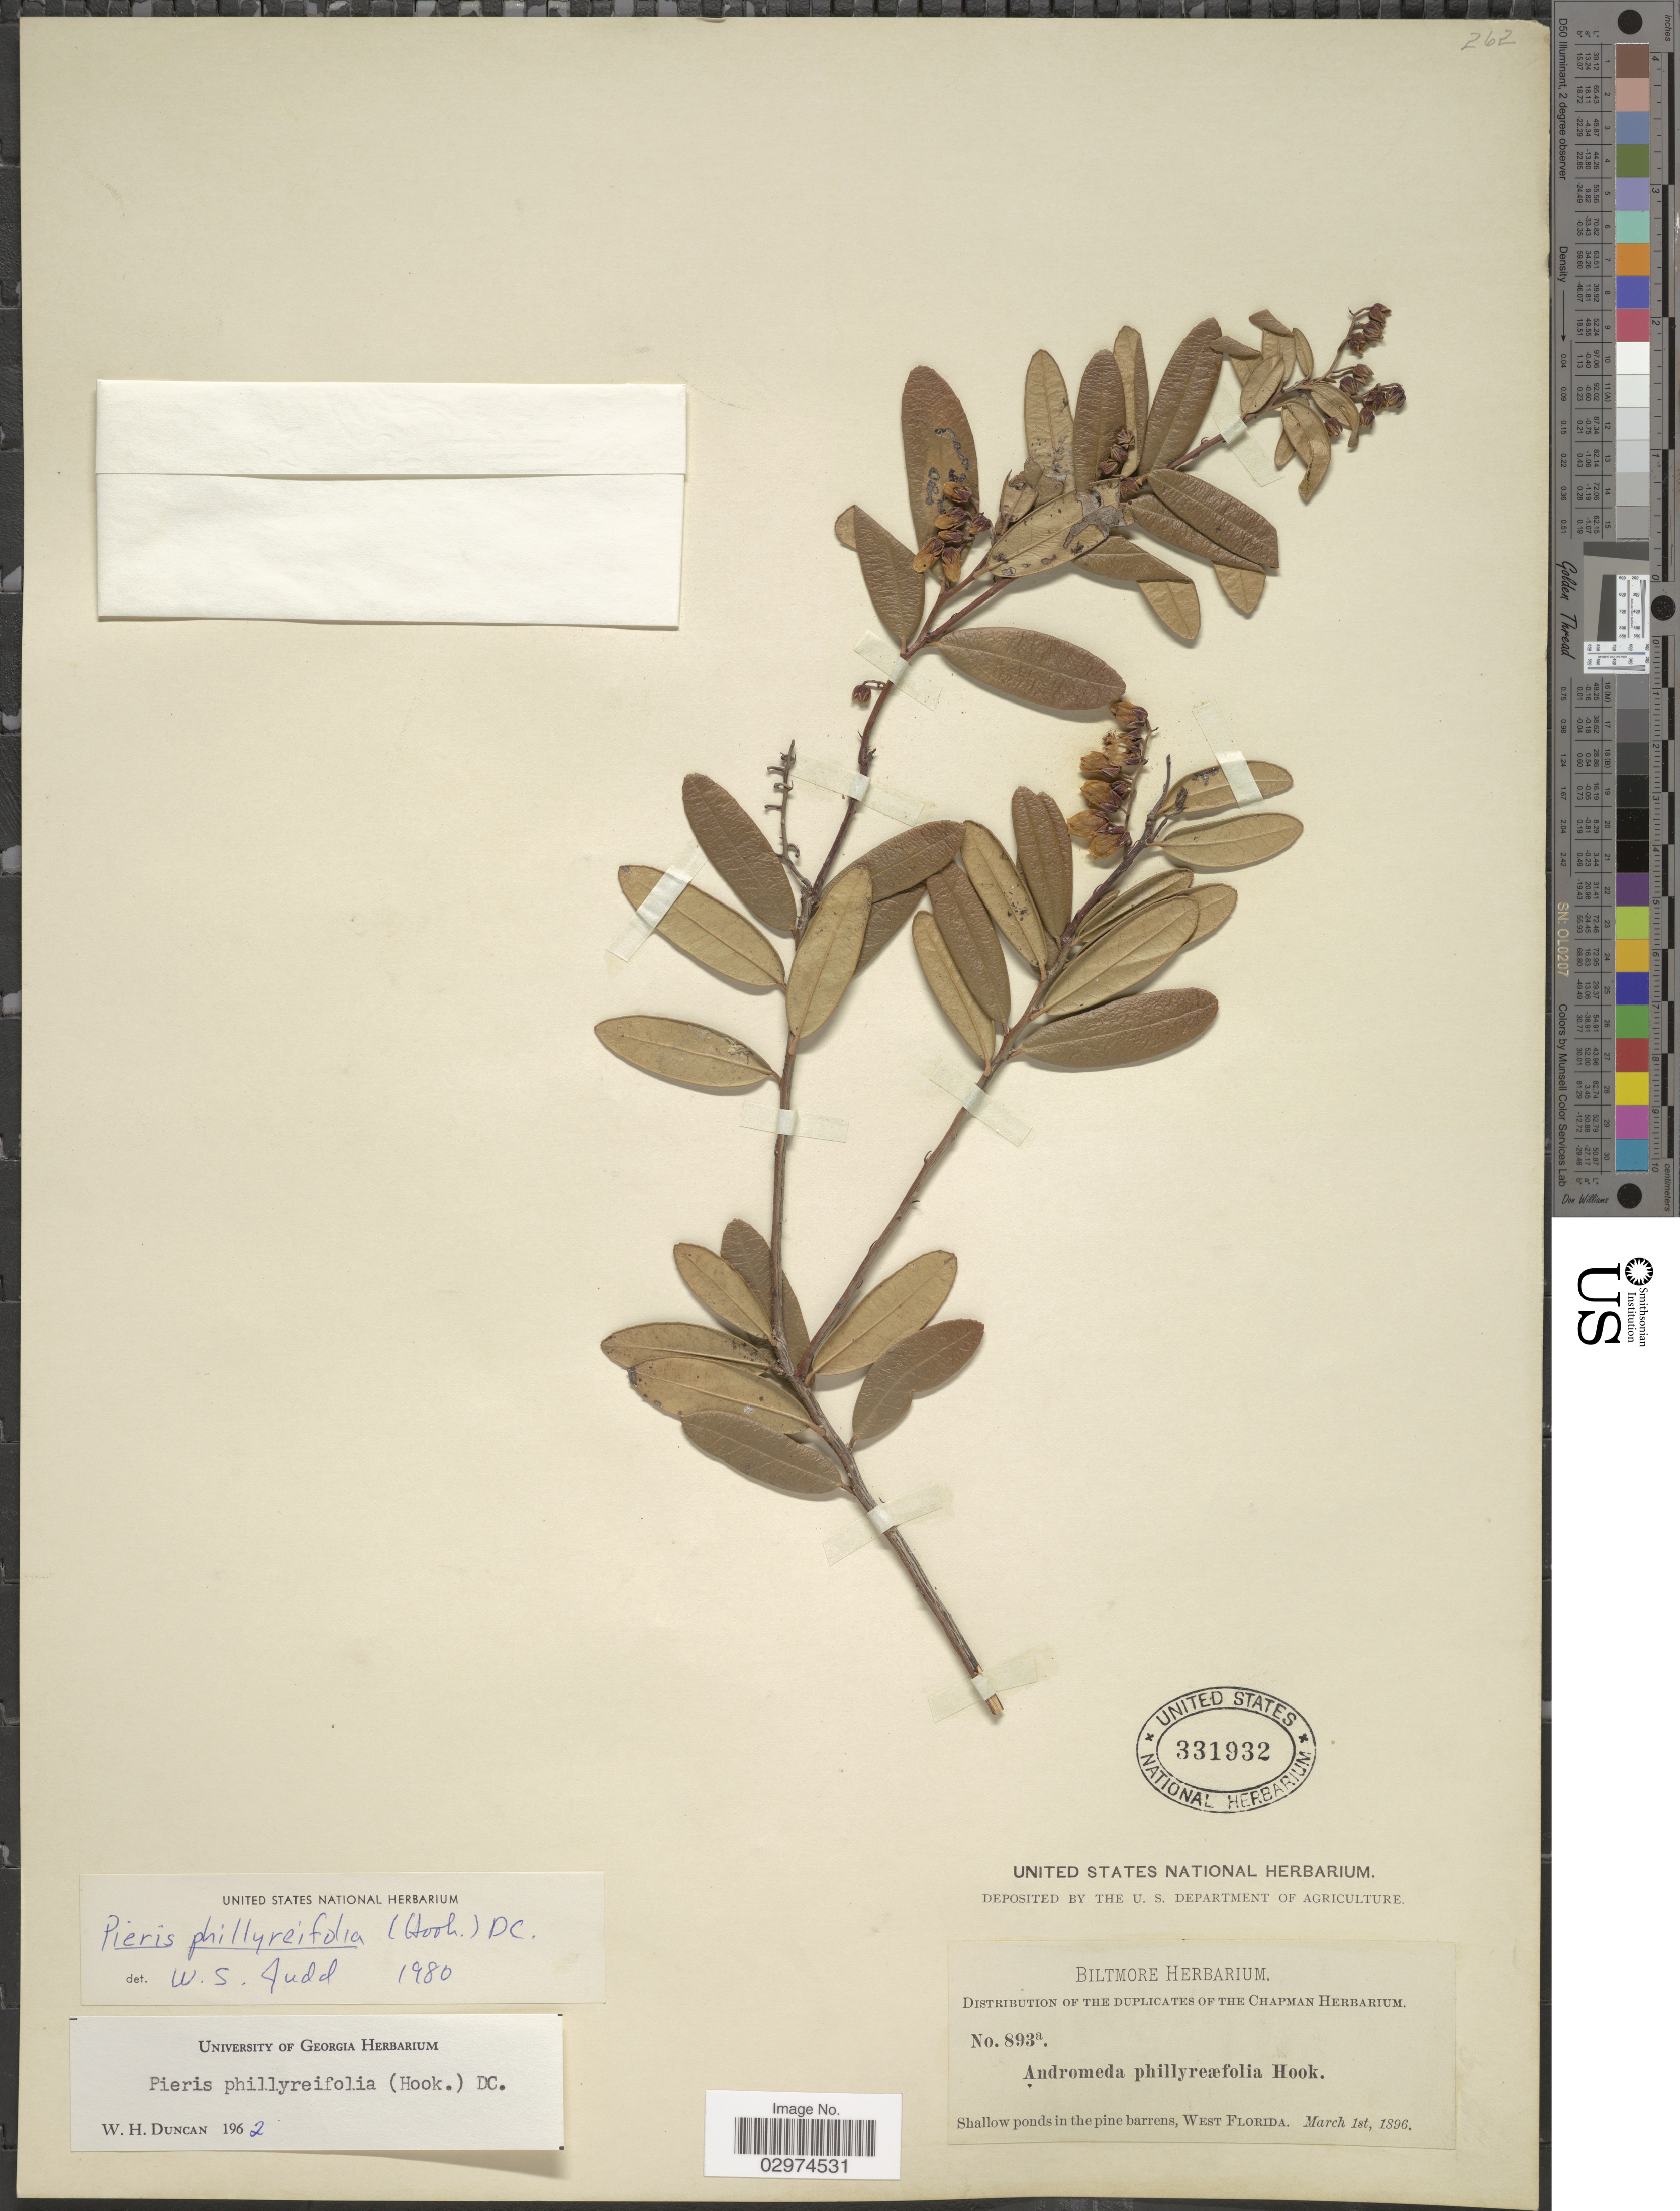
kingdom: Plantae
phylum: Tracheophyta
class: Magnoliopsida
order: Ericales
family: Ericaceae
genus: Pieris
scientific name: Pieris phillyreifolia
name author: (Hook.) DC.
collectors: ex herb. Biltmore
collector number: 893a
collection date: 1896-03-01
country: United States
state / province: Florida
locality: West Florida.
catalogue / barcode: US 331932